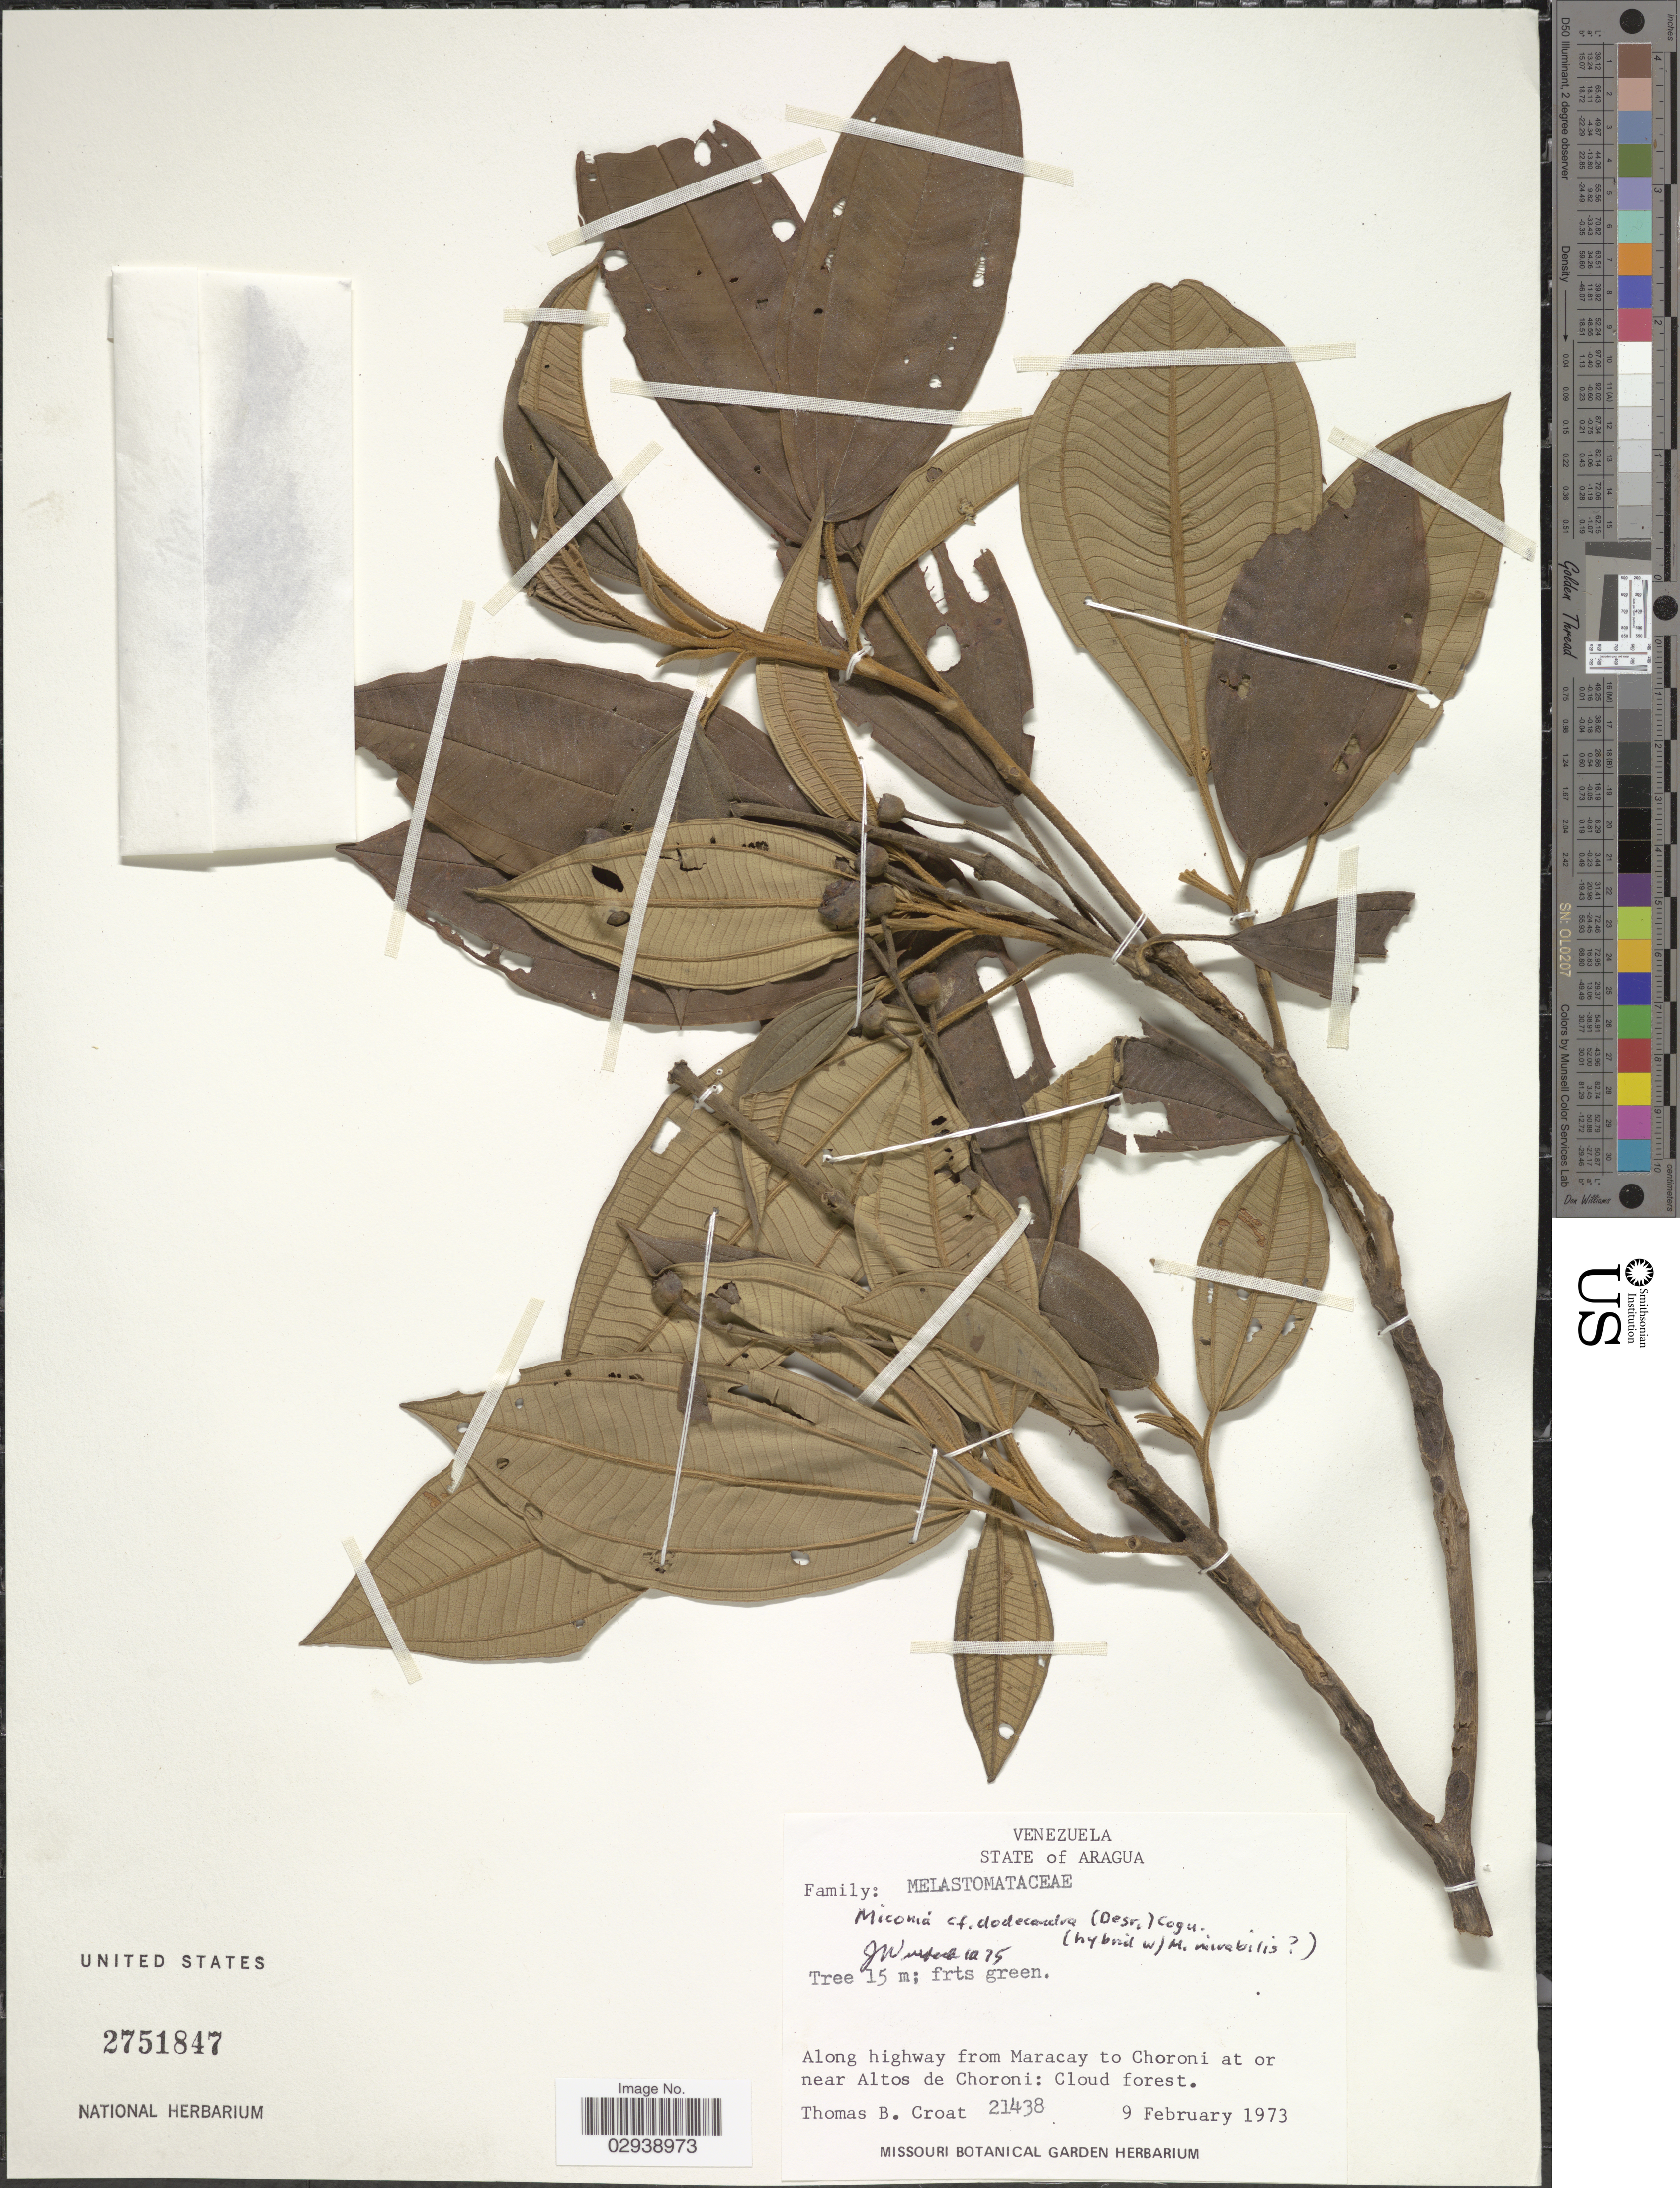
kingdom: Plantae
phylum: Tracheophyta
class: Magnoliopsida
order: Myrtales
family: Melastomataceae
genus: Miconia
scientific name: Miconia dodecandra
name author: Cogn.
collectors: T. B. Croat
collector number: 21438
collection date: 1973-02-09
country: Venezuela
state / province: Aragua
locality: Along highway from Maracay to Choroni at or near Altos de Choroni.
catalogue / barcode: US 2751847